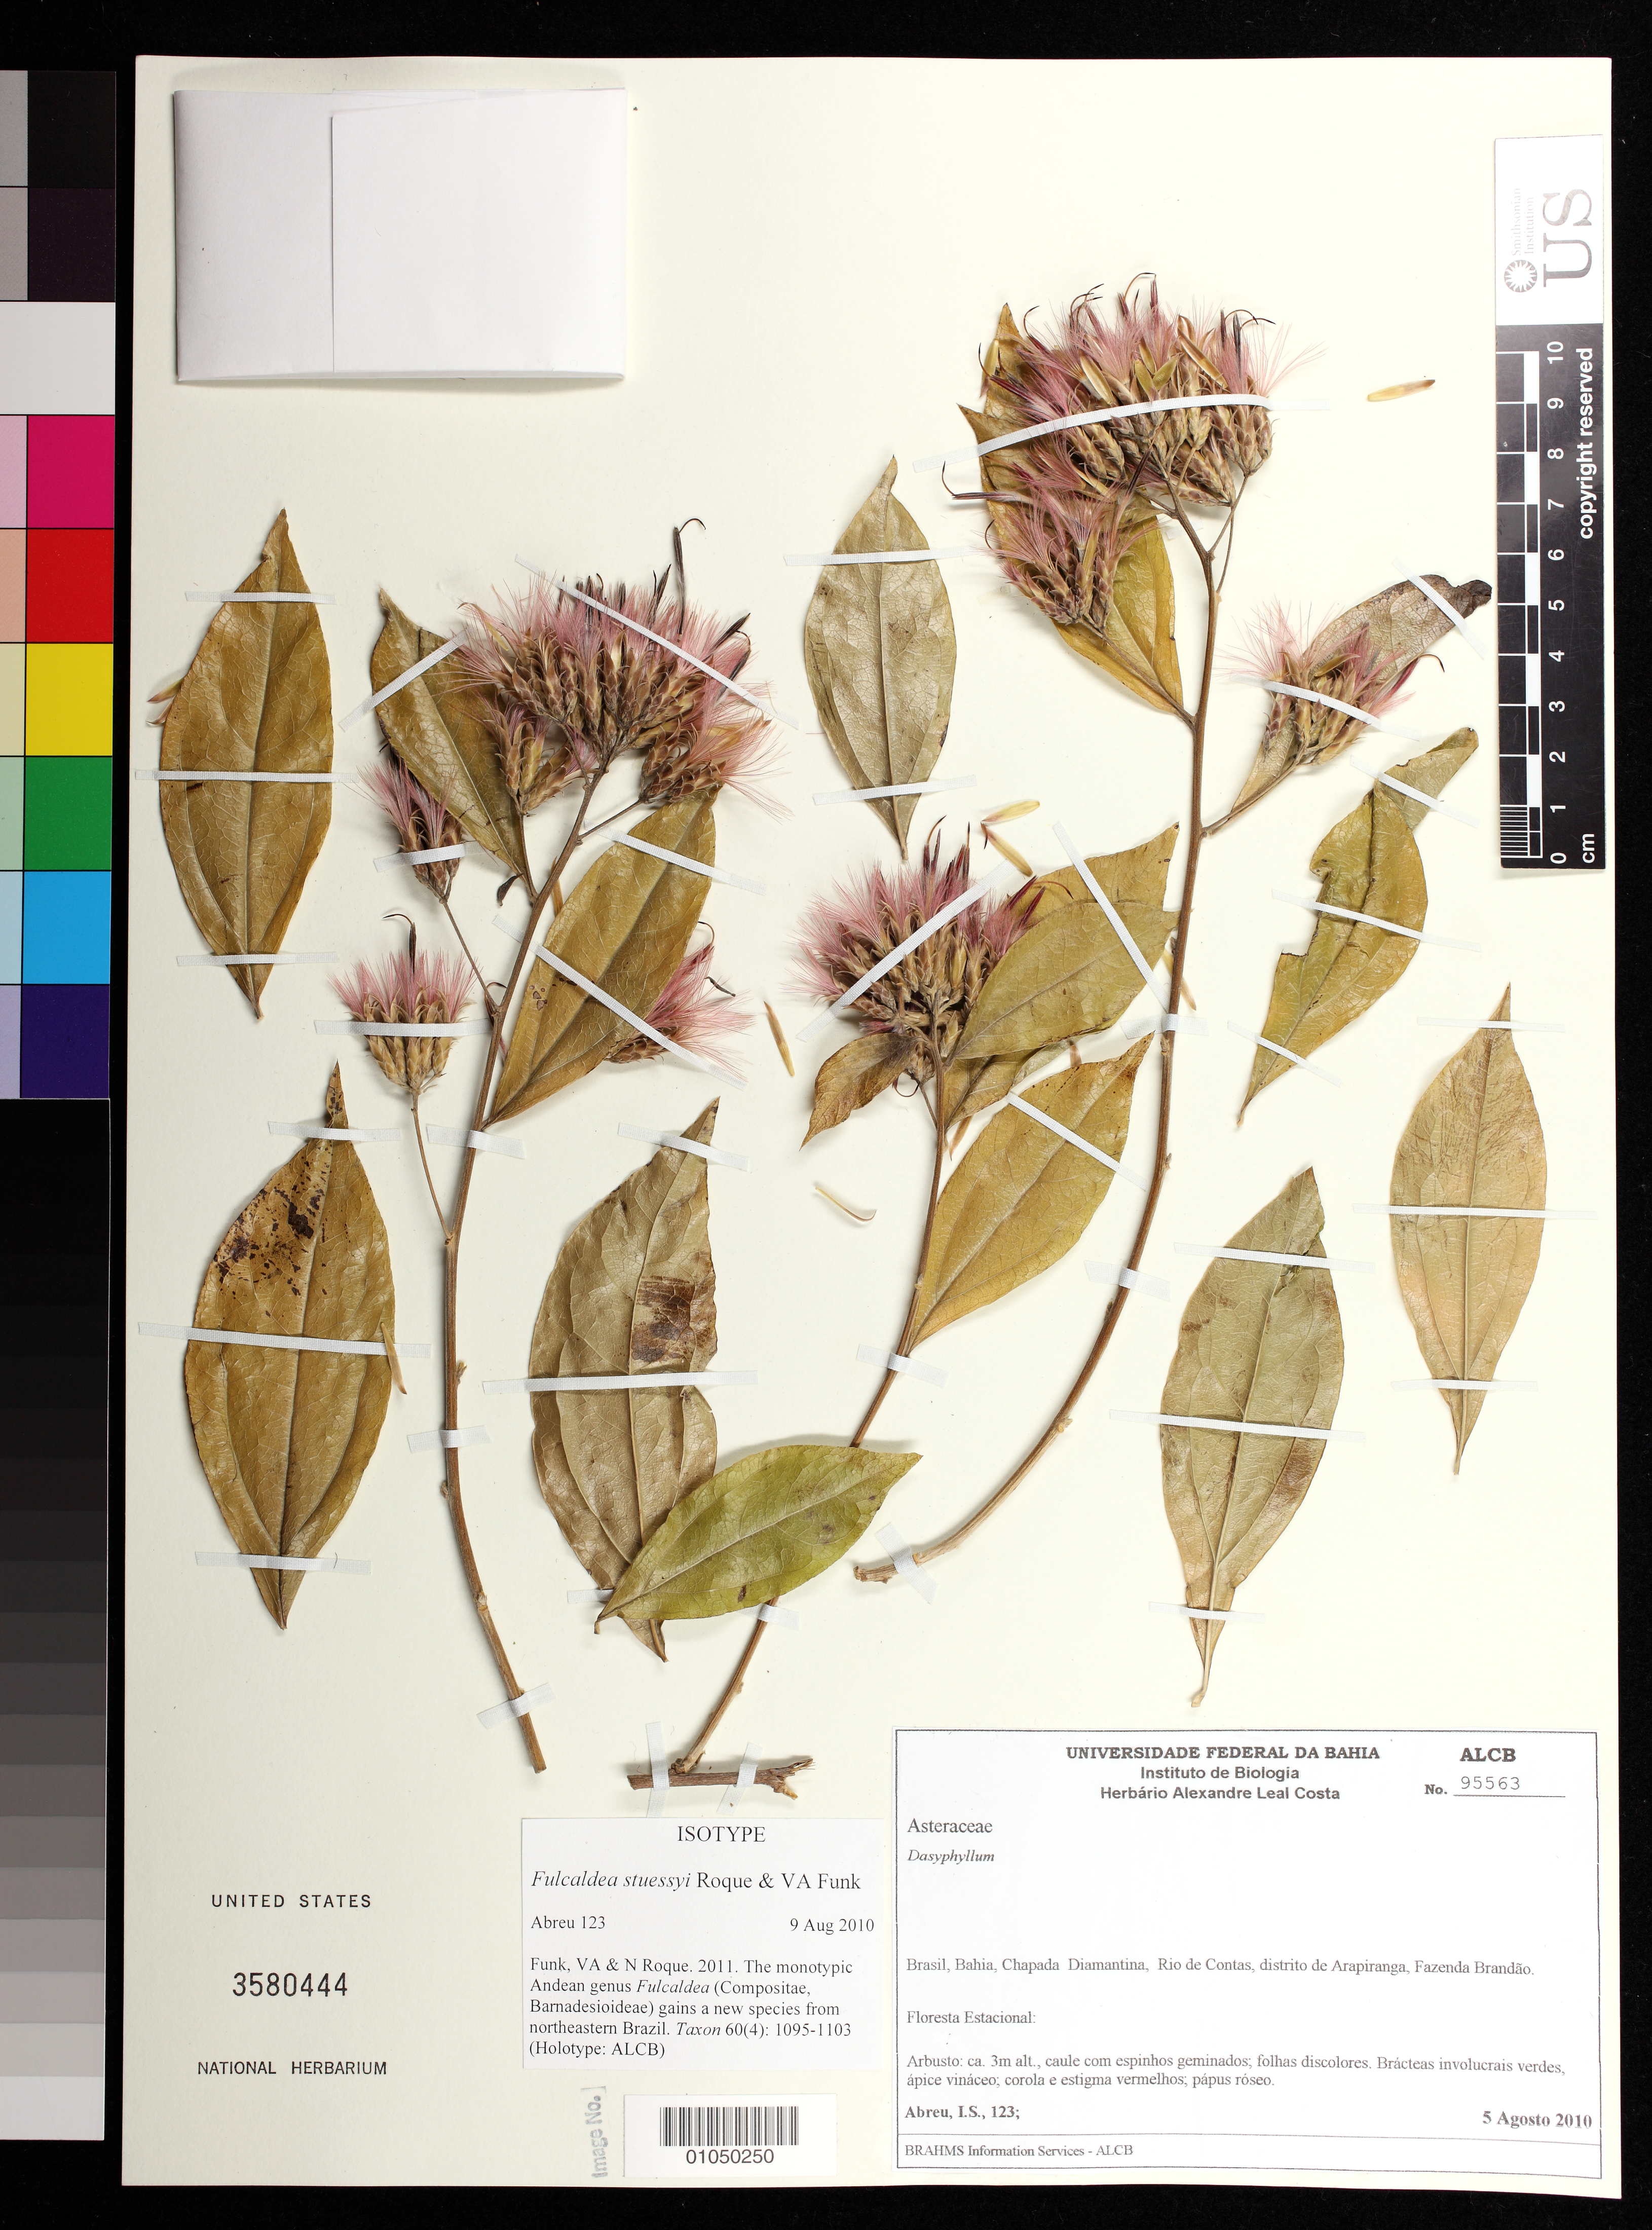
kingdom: Plantae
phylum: Tracheophyta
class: Magnoliopsida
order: Asterales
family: Asteraceae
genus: Fulcaldea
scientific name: Fulcaldea stuessyi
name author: Roque & V.A. Funk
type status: Isotype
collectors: I. S. Abreu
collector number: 123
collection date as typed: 5 Agosto 2010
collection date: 2010-08-05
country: Brazil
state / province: Bahia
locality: Chapada Diamantina, Rio de Contas, distrito de Arapiranga, Fazenda Brandao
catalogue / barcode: US 3580444